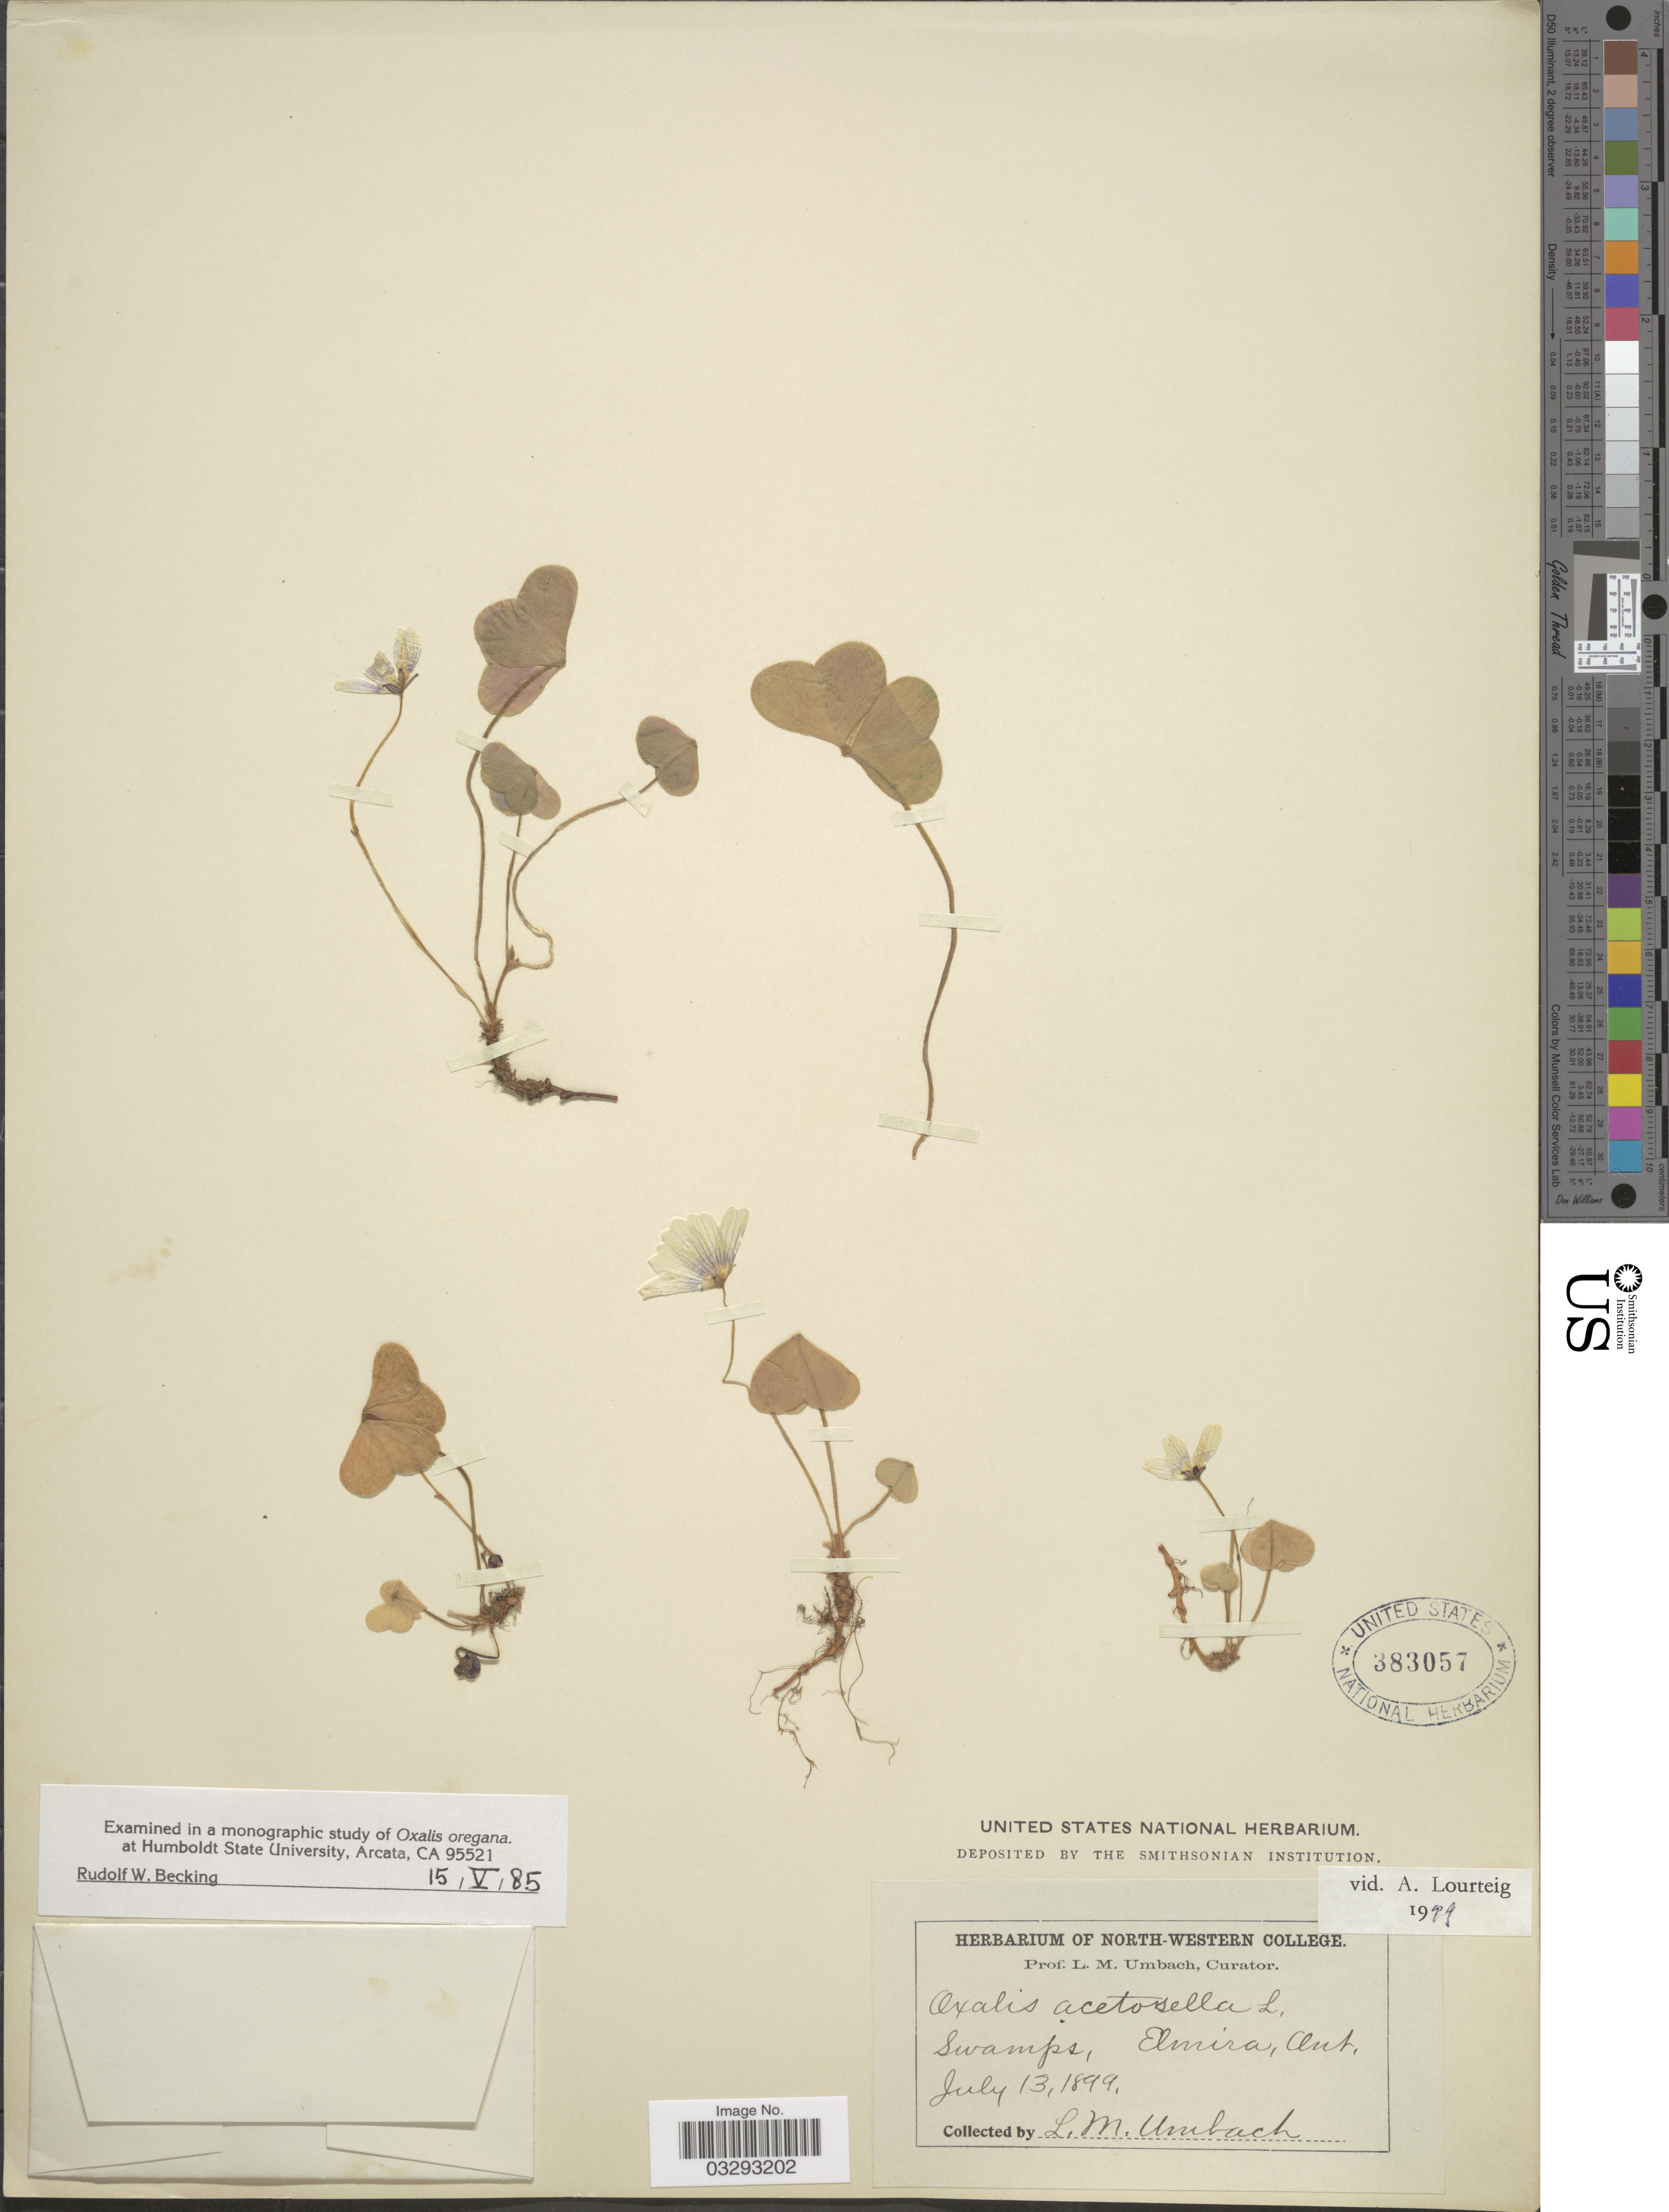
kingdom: Plantae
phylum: Tracheophyta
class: Magnoliopsida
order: Oxalidales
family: Oxalidaceae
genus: Oxalis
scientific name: Oxalis acetosella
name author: L.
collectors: L. M. Umbach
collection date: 1899-07-13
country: Canada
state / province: Ontario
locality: Swamps, Elmira.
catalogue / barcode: US 383057